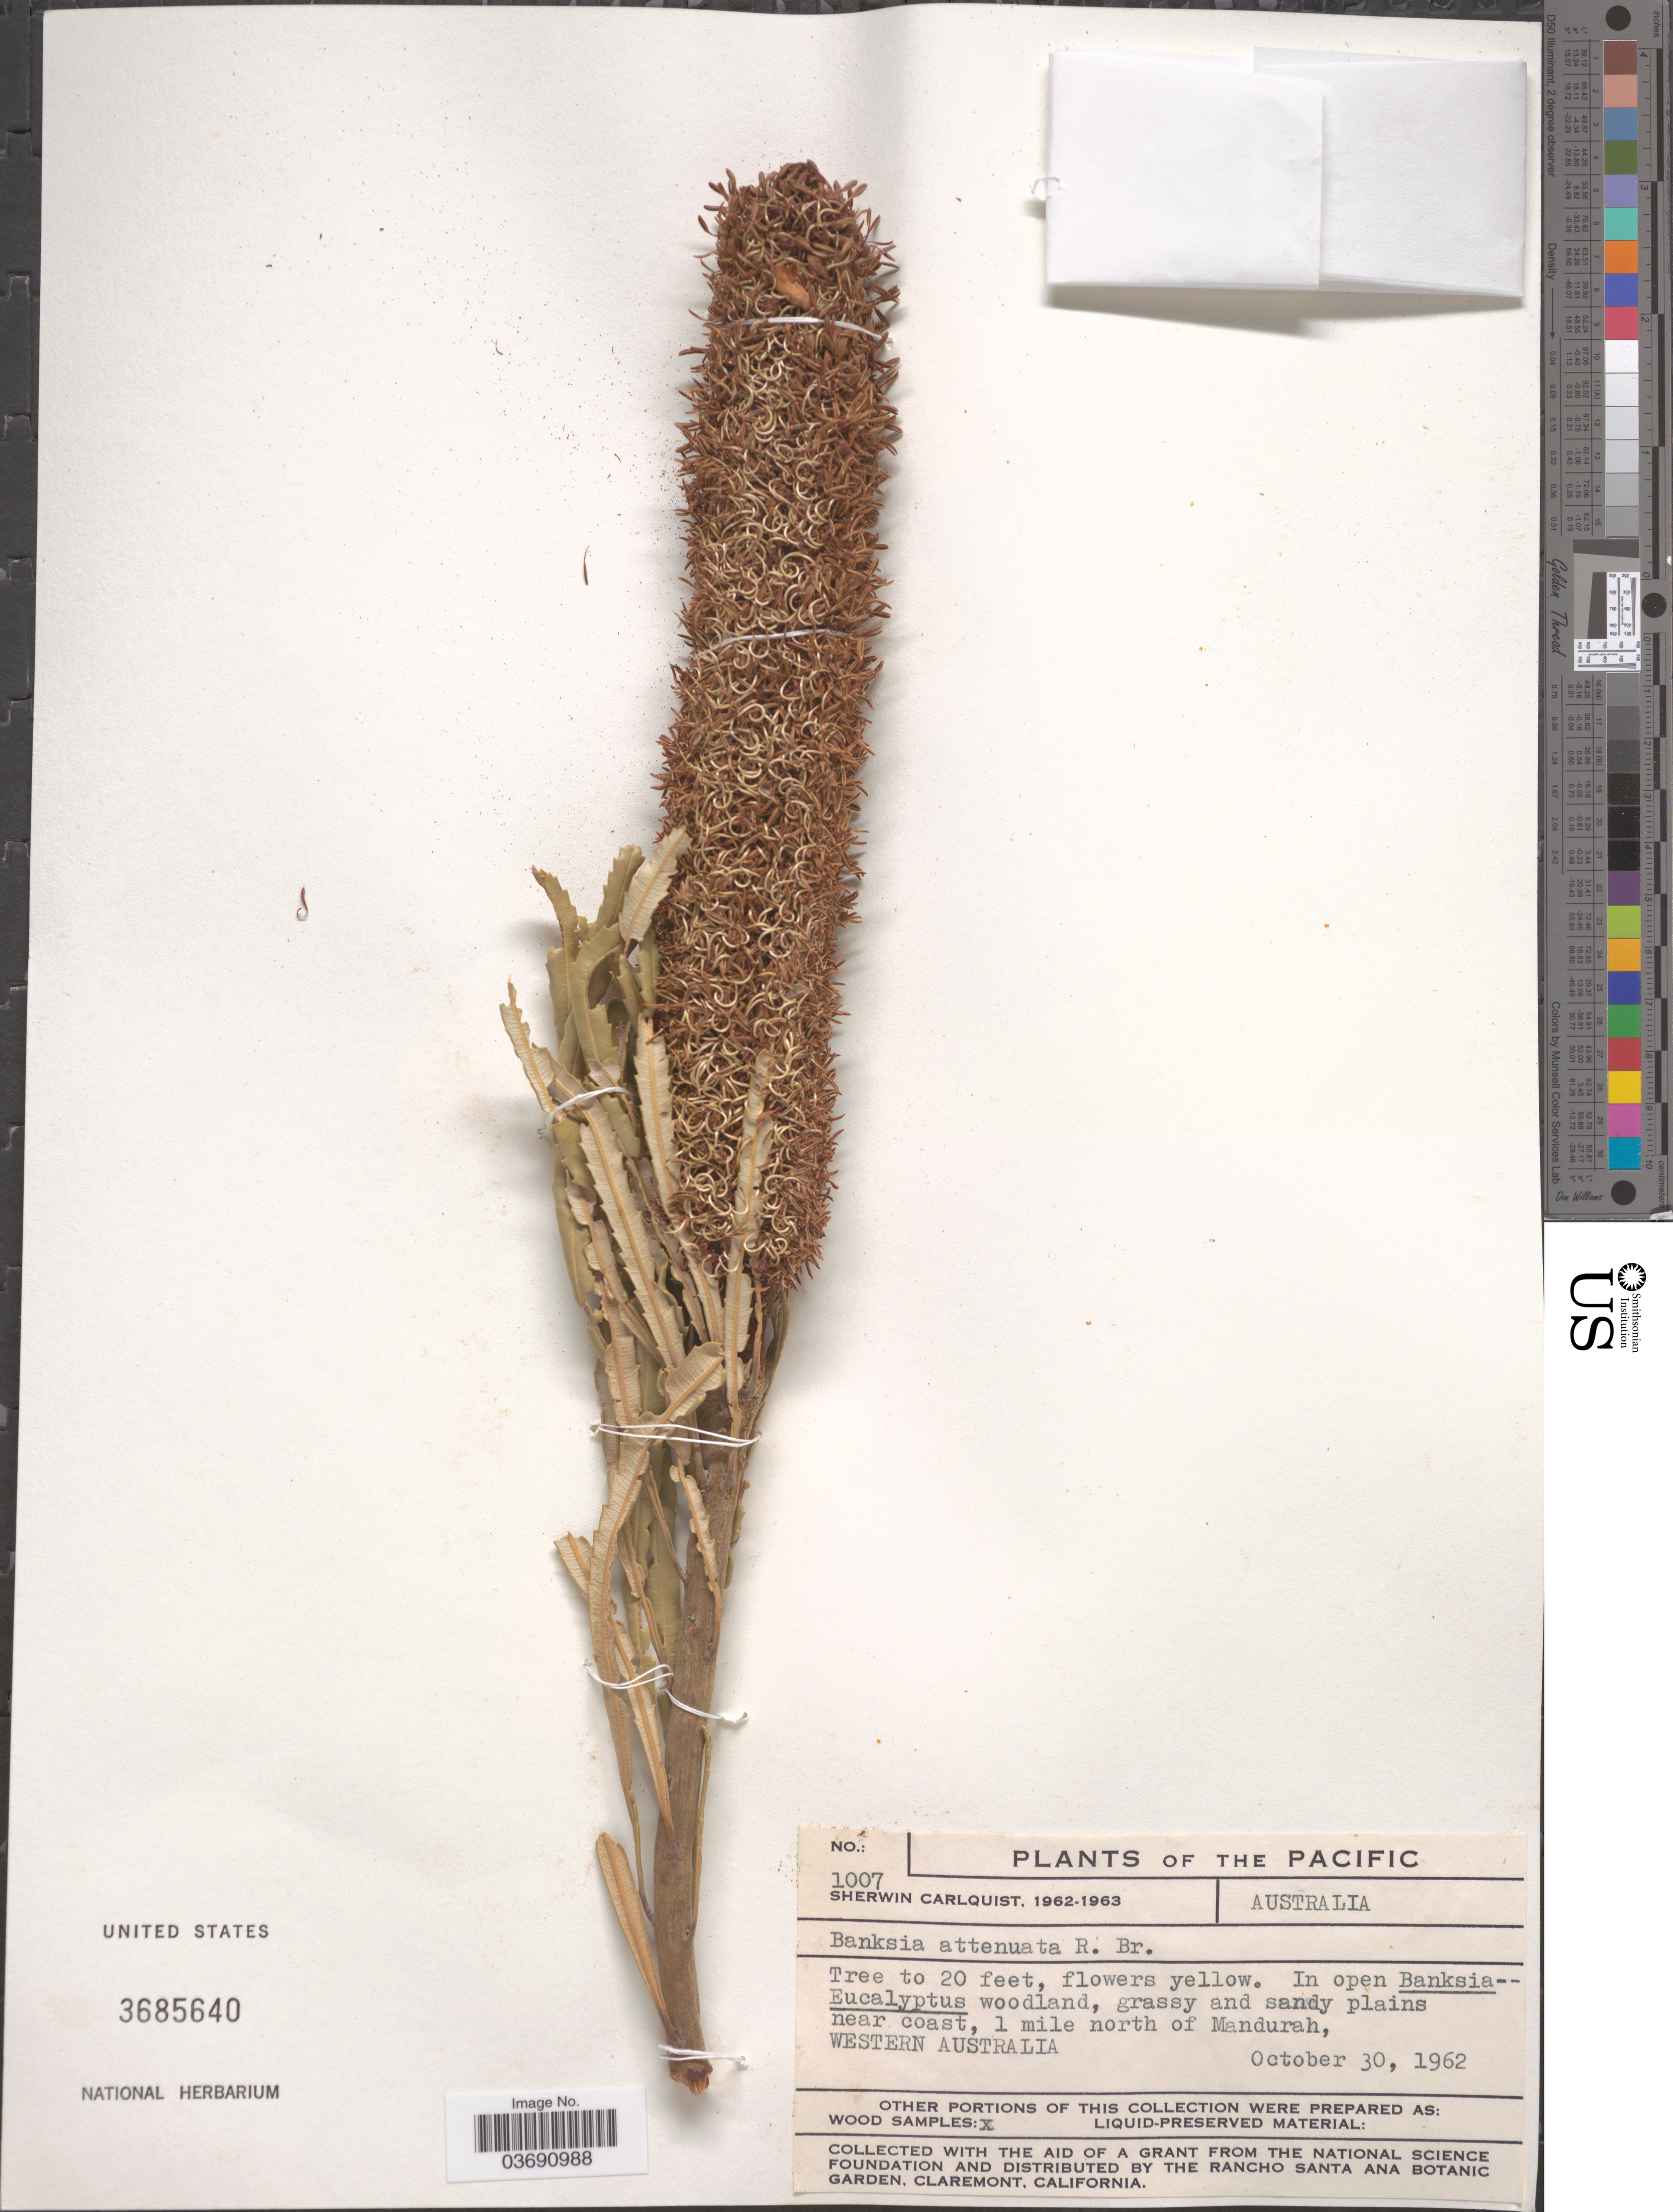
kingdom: Plantae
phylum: Tracheophyta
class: Magnoliopsida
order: Proteales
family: Proteaceae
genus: Banksia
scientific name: Banksia attenuata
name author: R. Br.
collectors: S. Carlquist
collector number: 1007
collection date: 1962-10-30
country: Australia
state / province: Western Australia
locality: The Pacific. Near coast, 1 mile north of Mandurah.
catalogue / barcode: US 3685640